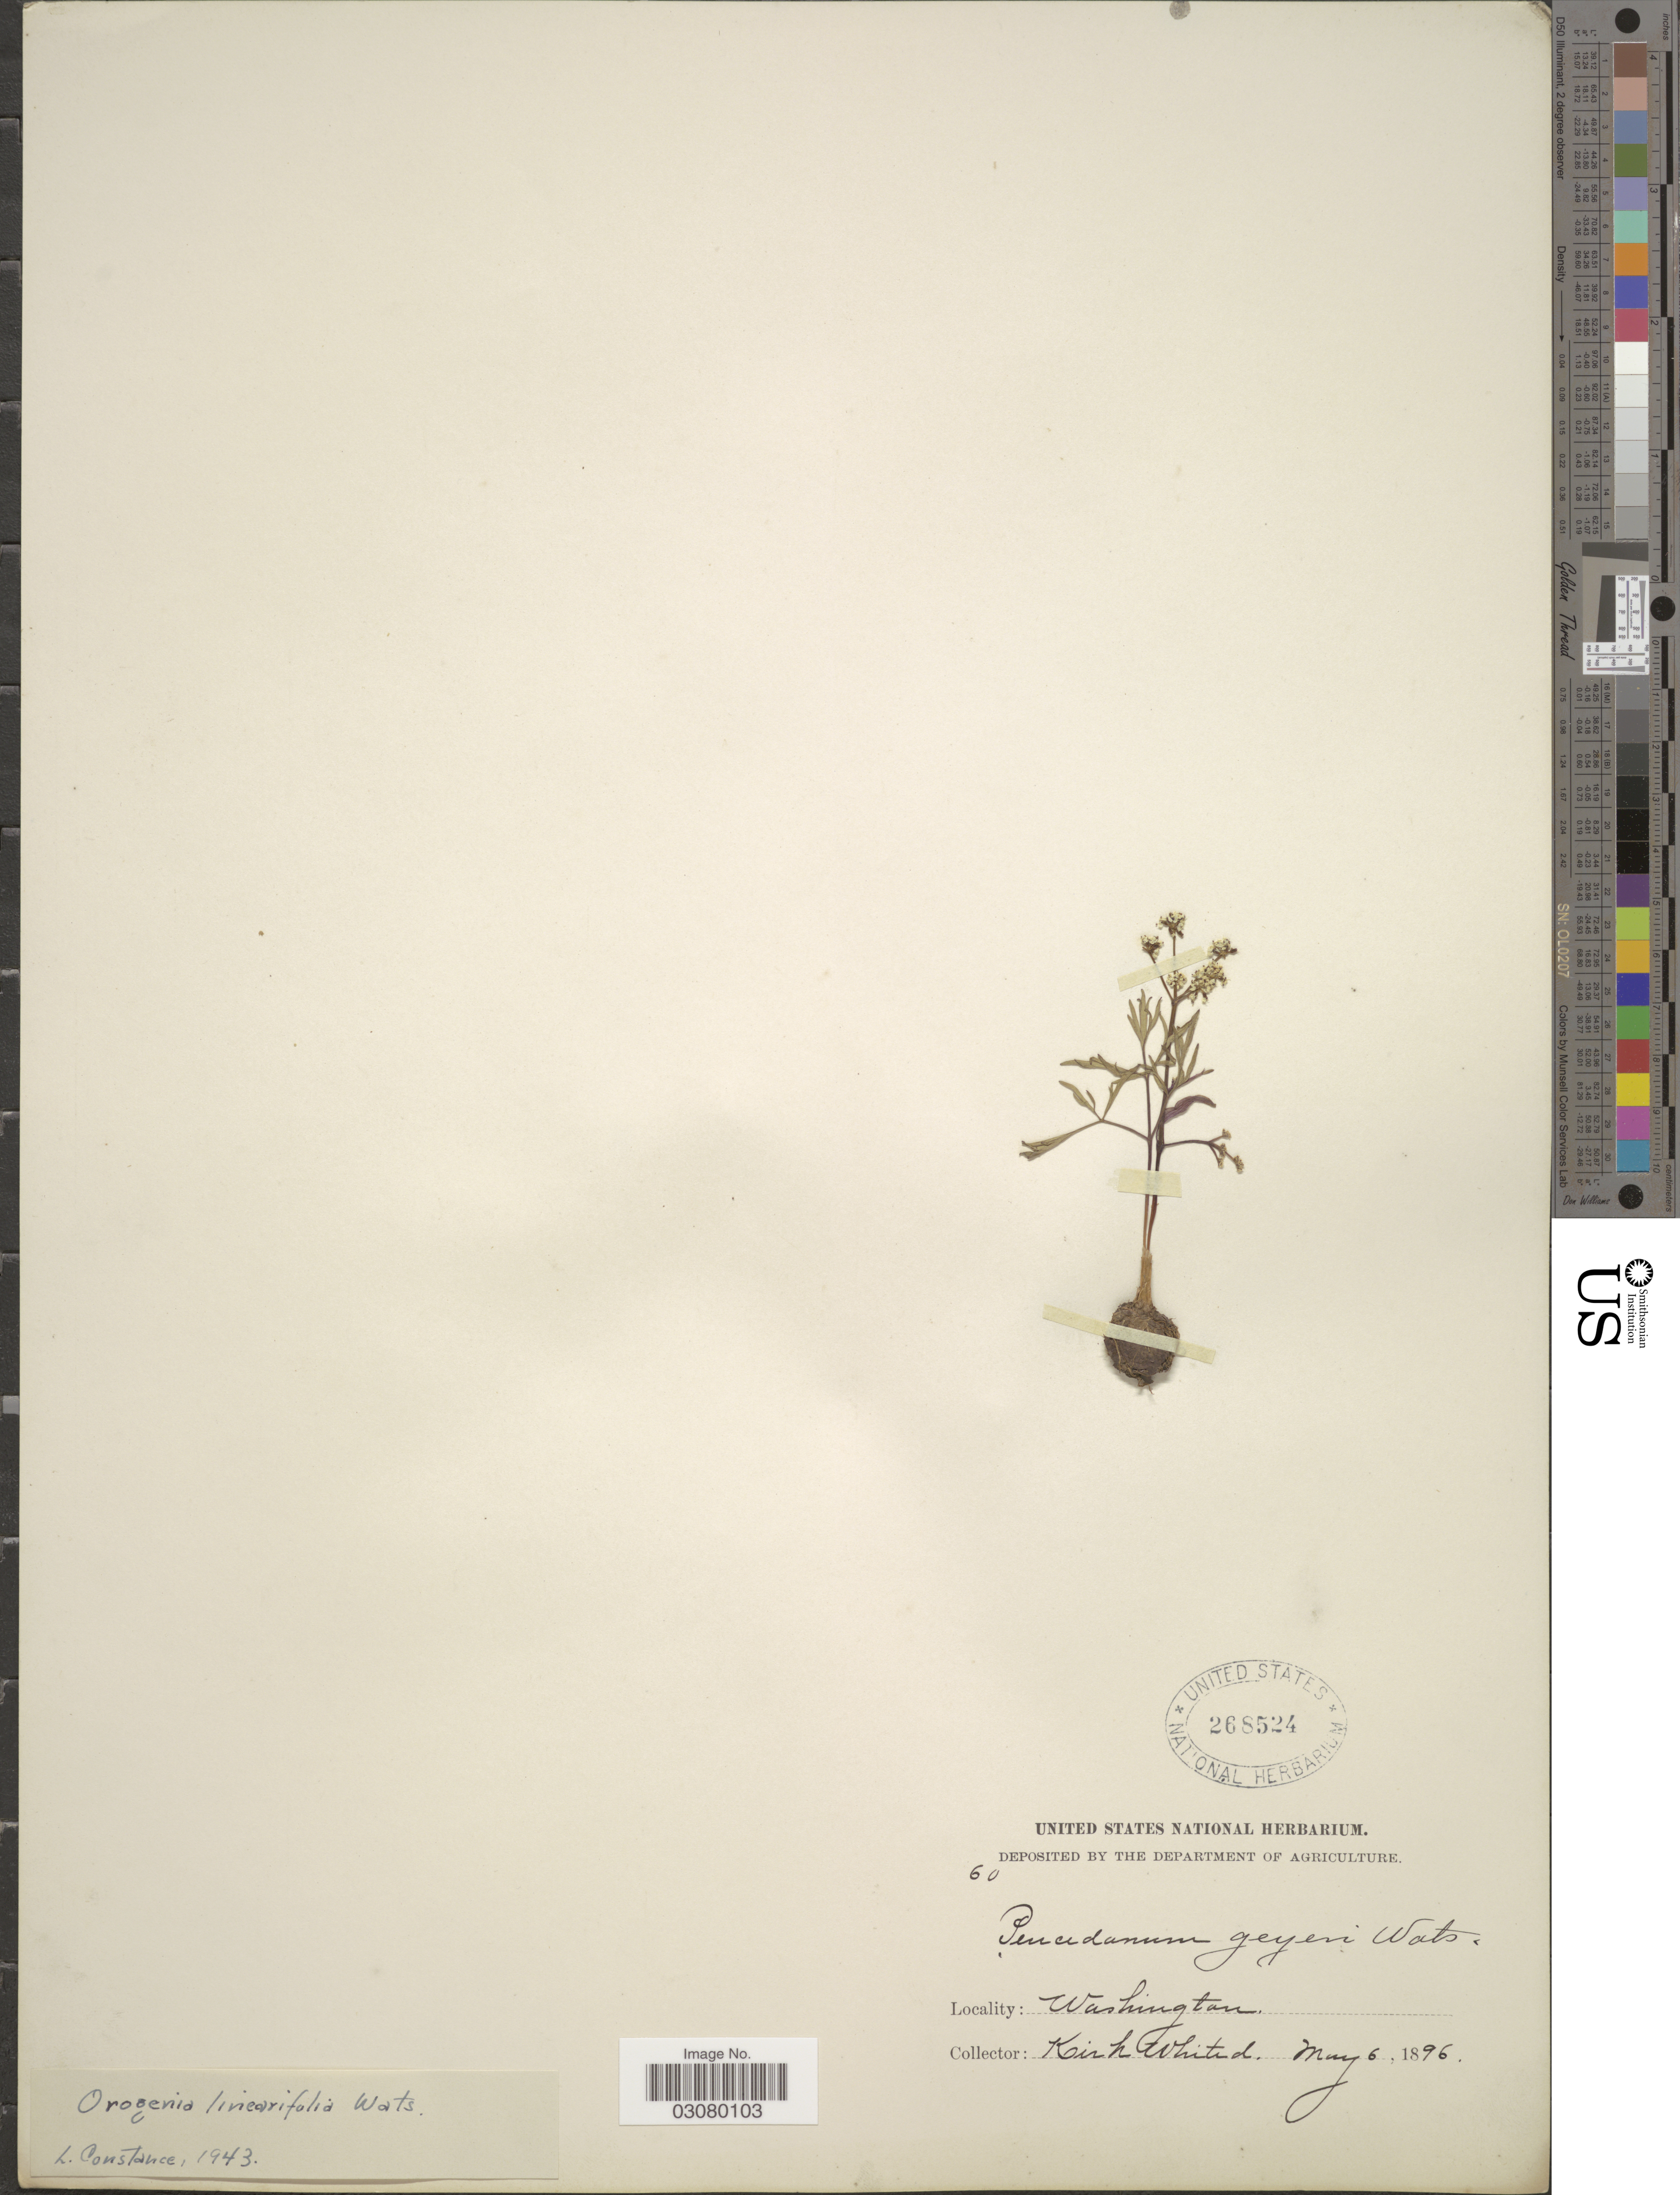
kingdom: Plantae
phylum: Tracheophyta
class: Magnoliopsida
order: Apiales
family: Apiaceae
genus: Orogenia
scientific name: Orogenia linearifolia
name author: S. Watson in C. King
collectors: K. Whited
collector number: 60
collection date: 1896-05-06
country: United States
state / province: Washington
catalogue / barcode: US 268524